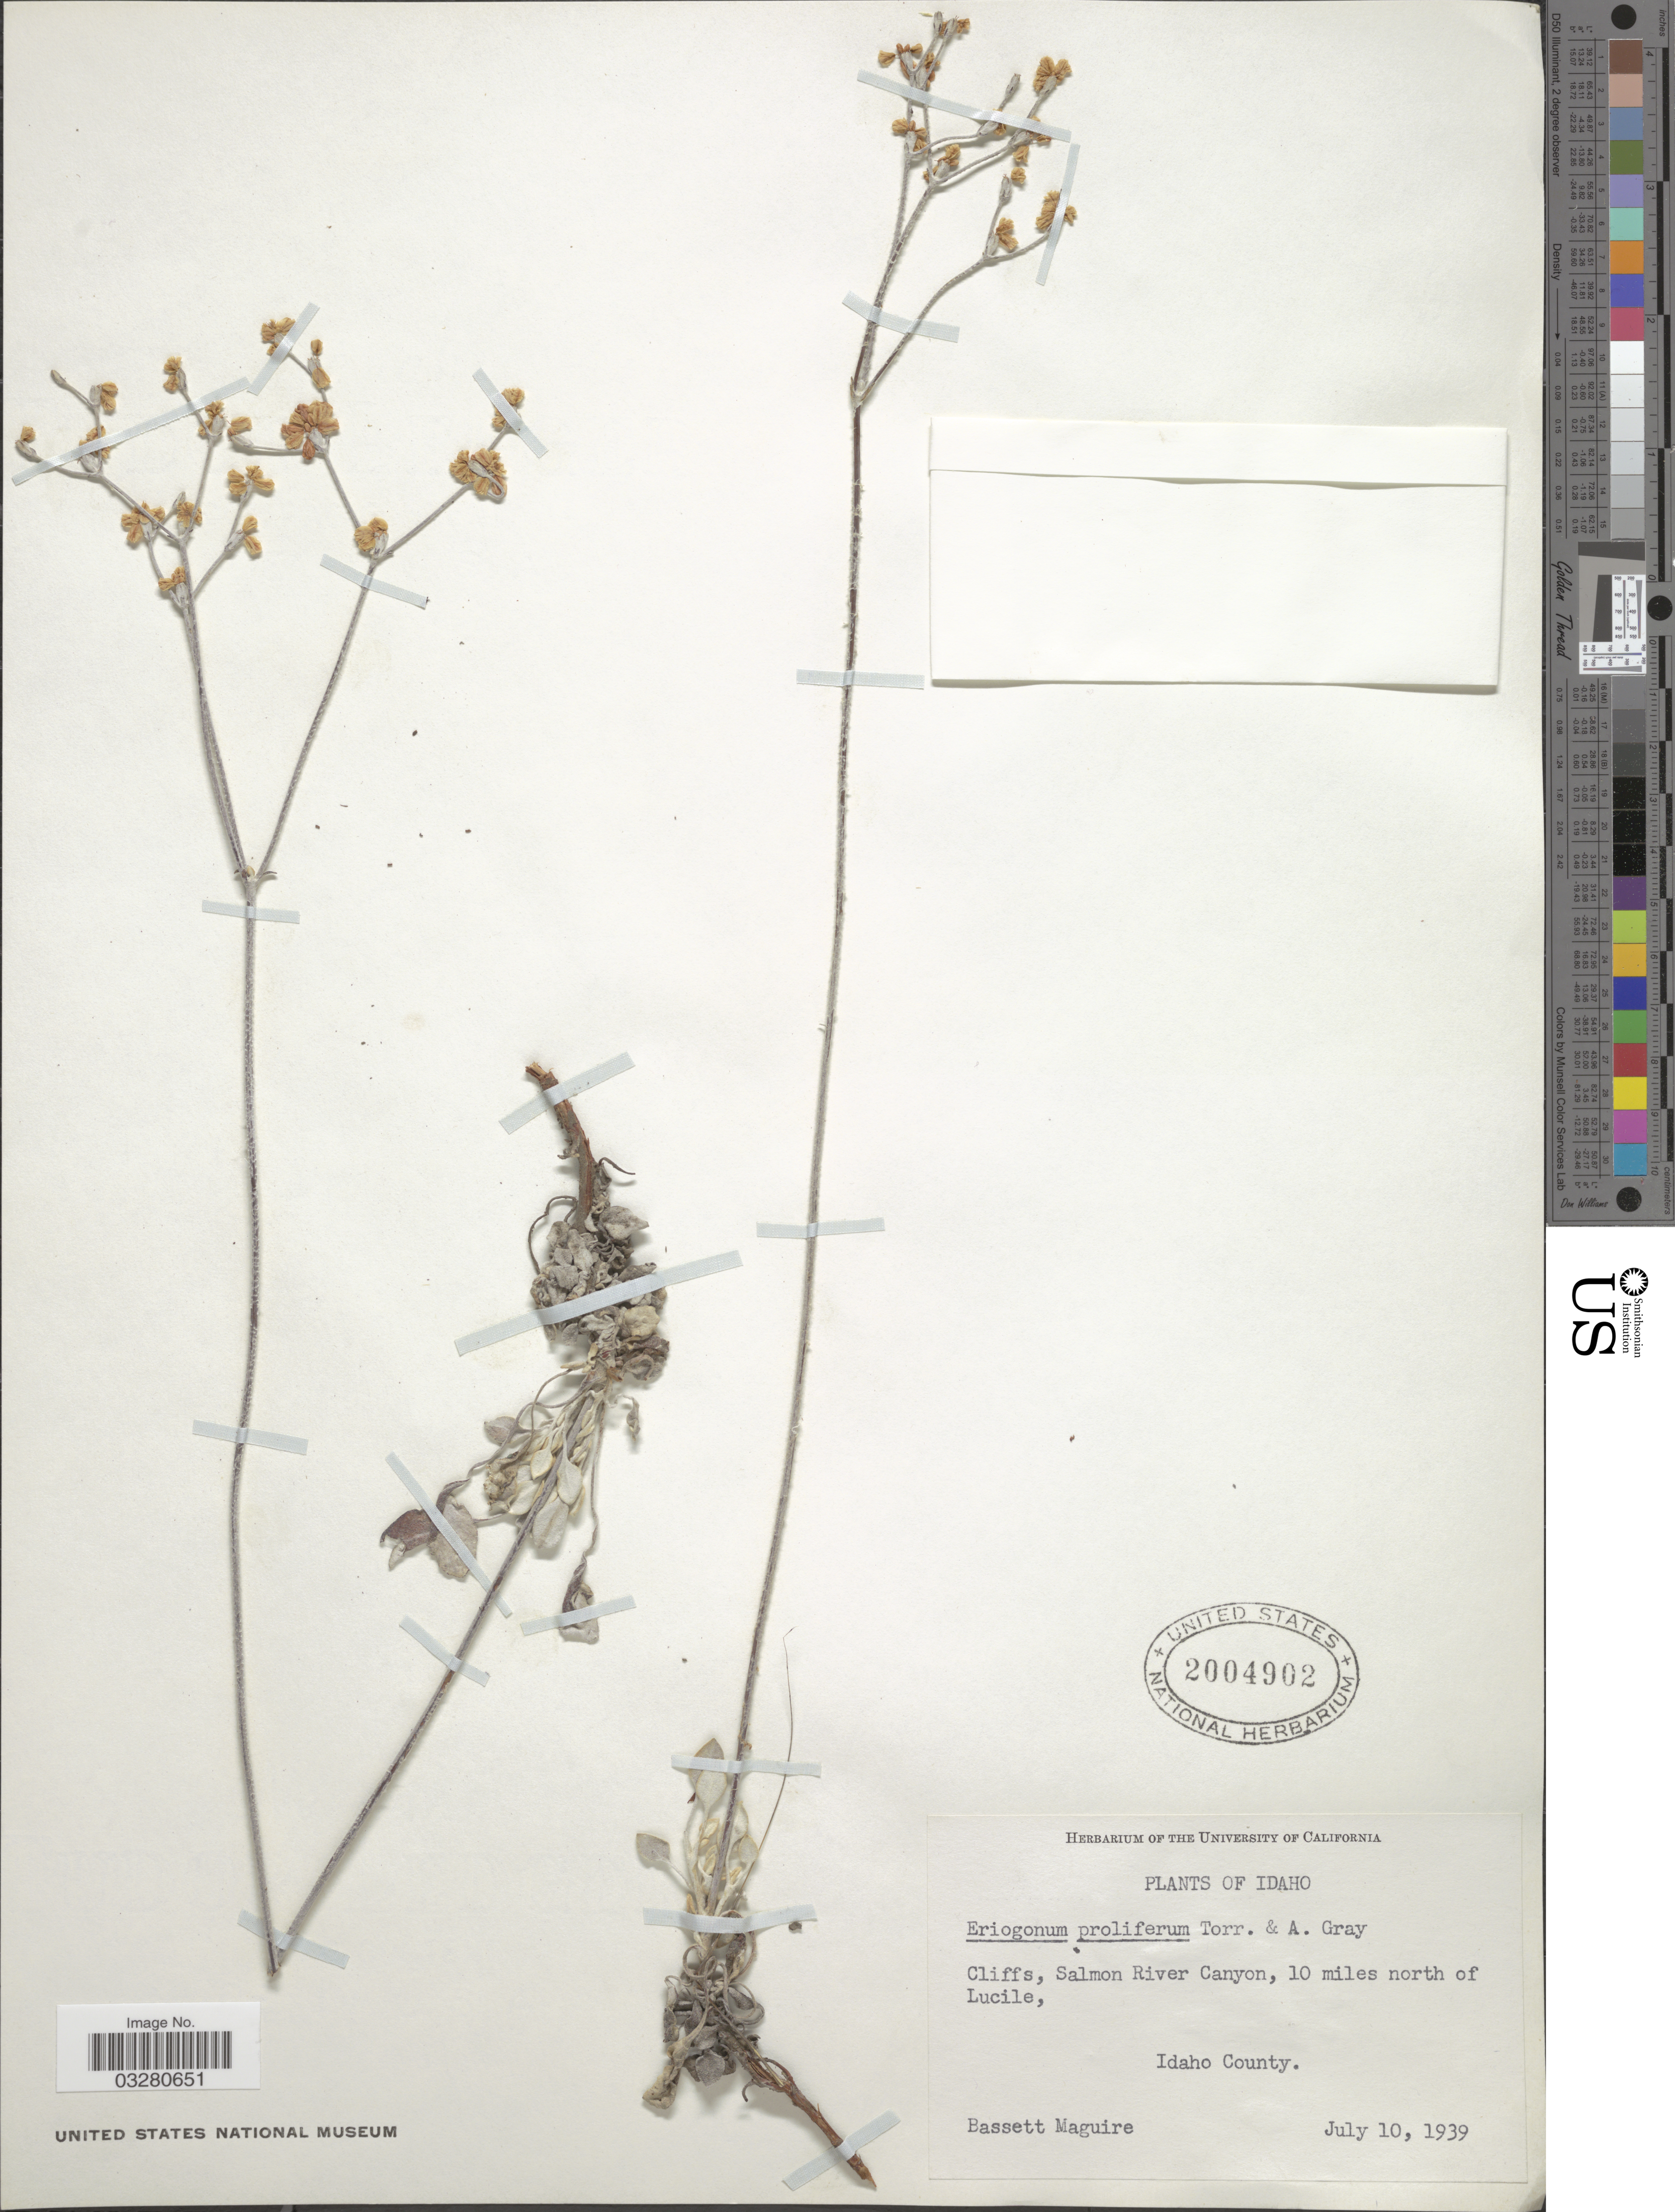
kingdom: Plantae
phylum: Tracheophyta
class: Magnoliopsida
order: Caryophyllales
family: Polygonaceae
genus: Eriogonum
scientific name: Eriogonum proliferum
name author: Torr. & A. Gray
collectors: B. Maguire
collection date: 1939-07-10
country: United States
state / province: Idaho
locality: Cliffs, Salmon River Canyon, 10 miles north of Lucile, Idaho County.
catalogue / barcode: US 2004902